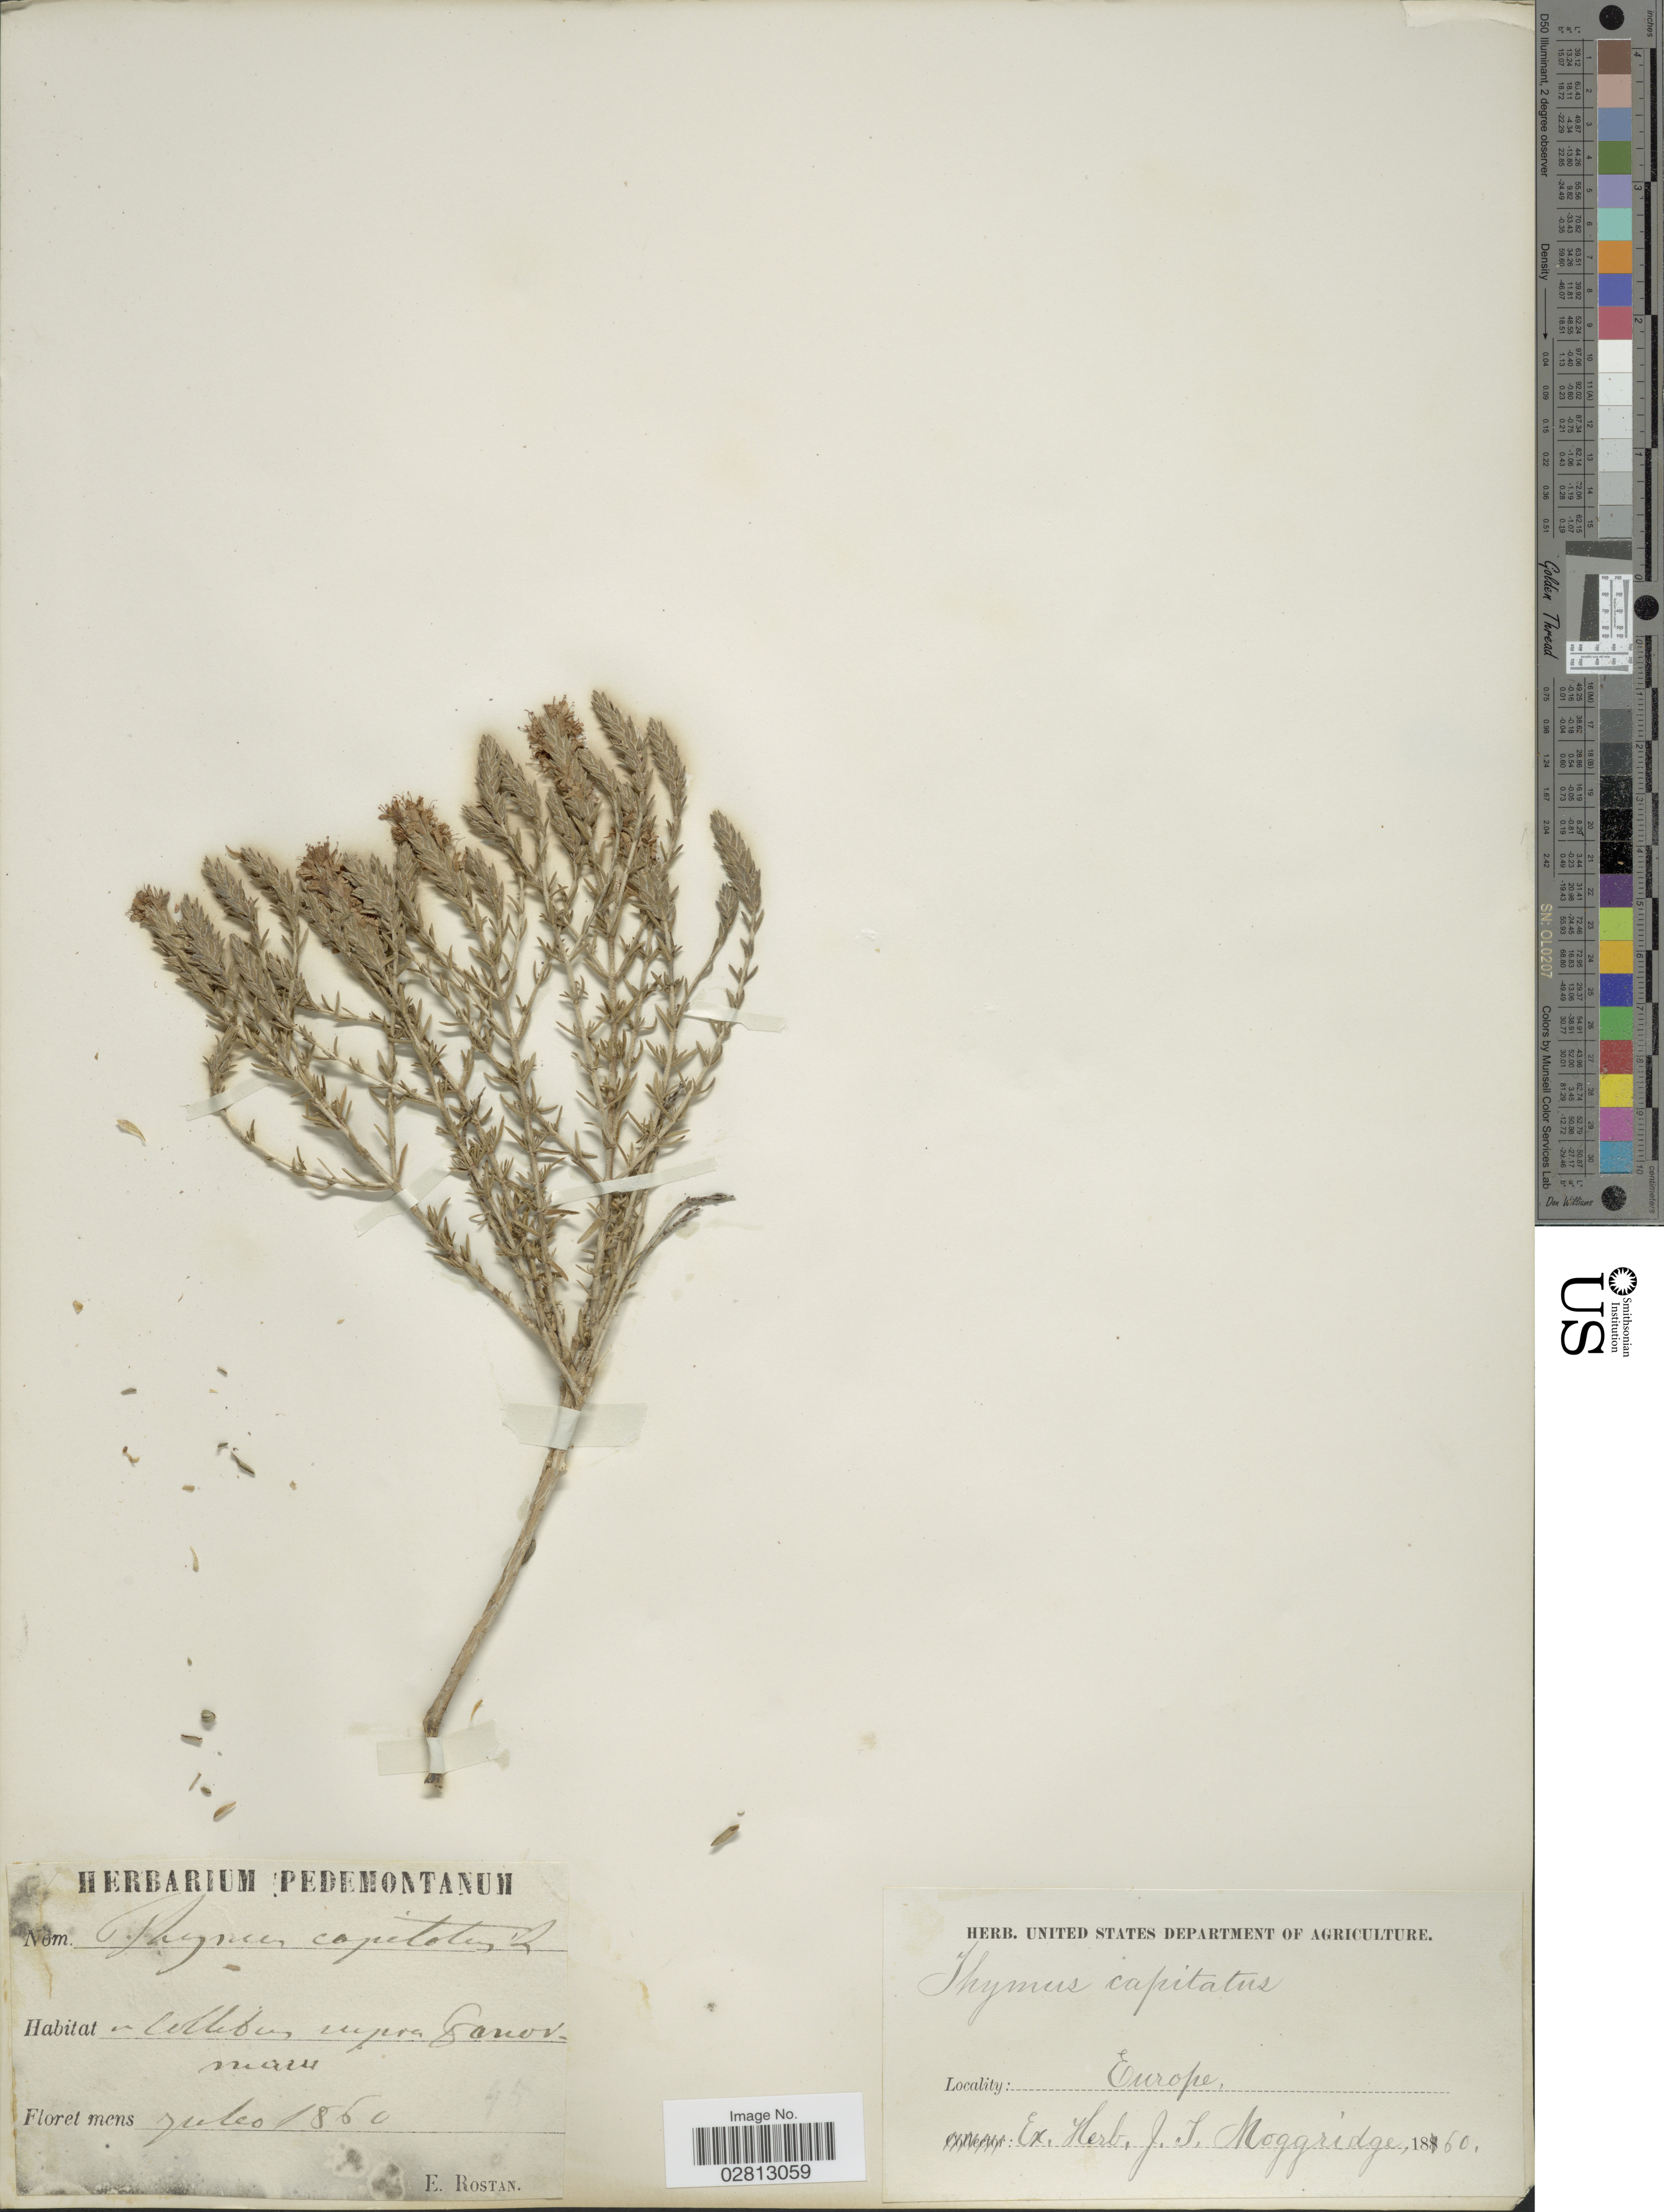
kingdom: Plantae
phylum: Tracheophyta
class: Magnoliopsida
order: Lamiales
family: Lamiaceae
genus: Coridothymus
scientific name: Coridothymus capitatus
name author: (L.) Rchb. f.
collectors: E. Rostan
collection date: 1860-07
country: Italy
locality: In collibus supra Ganov [interpreted]. Europe